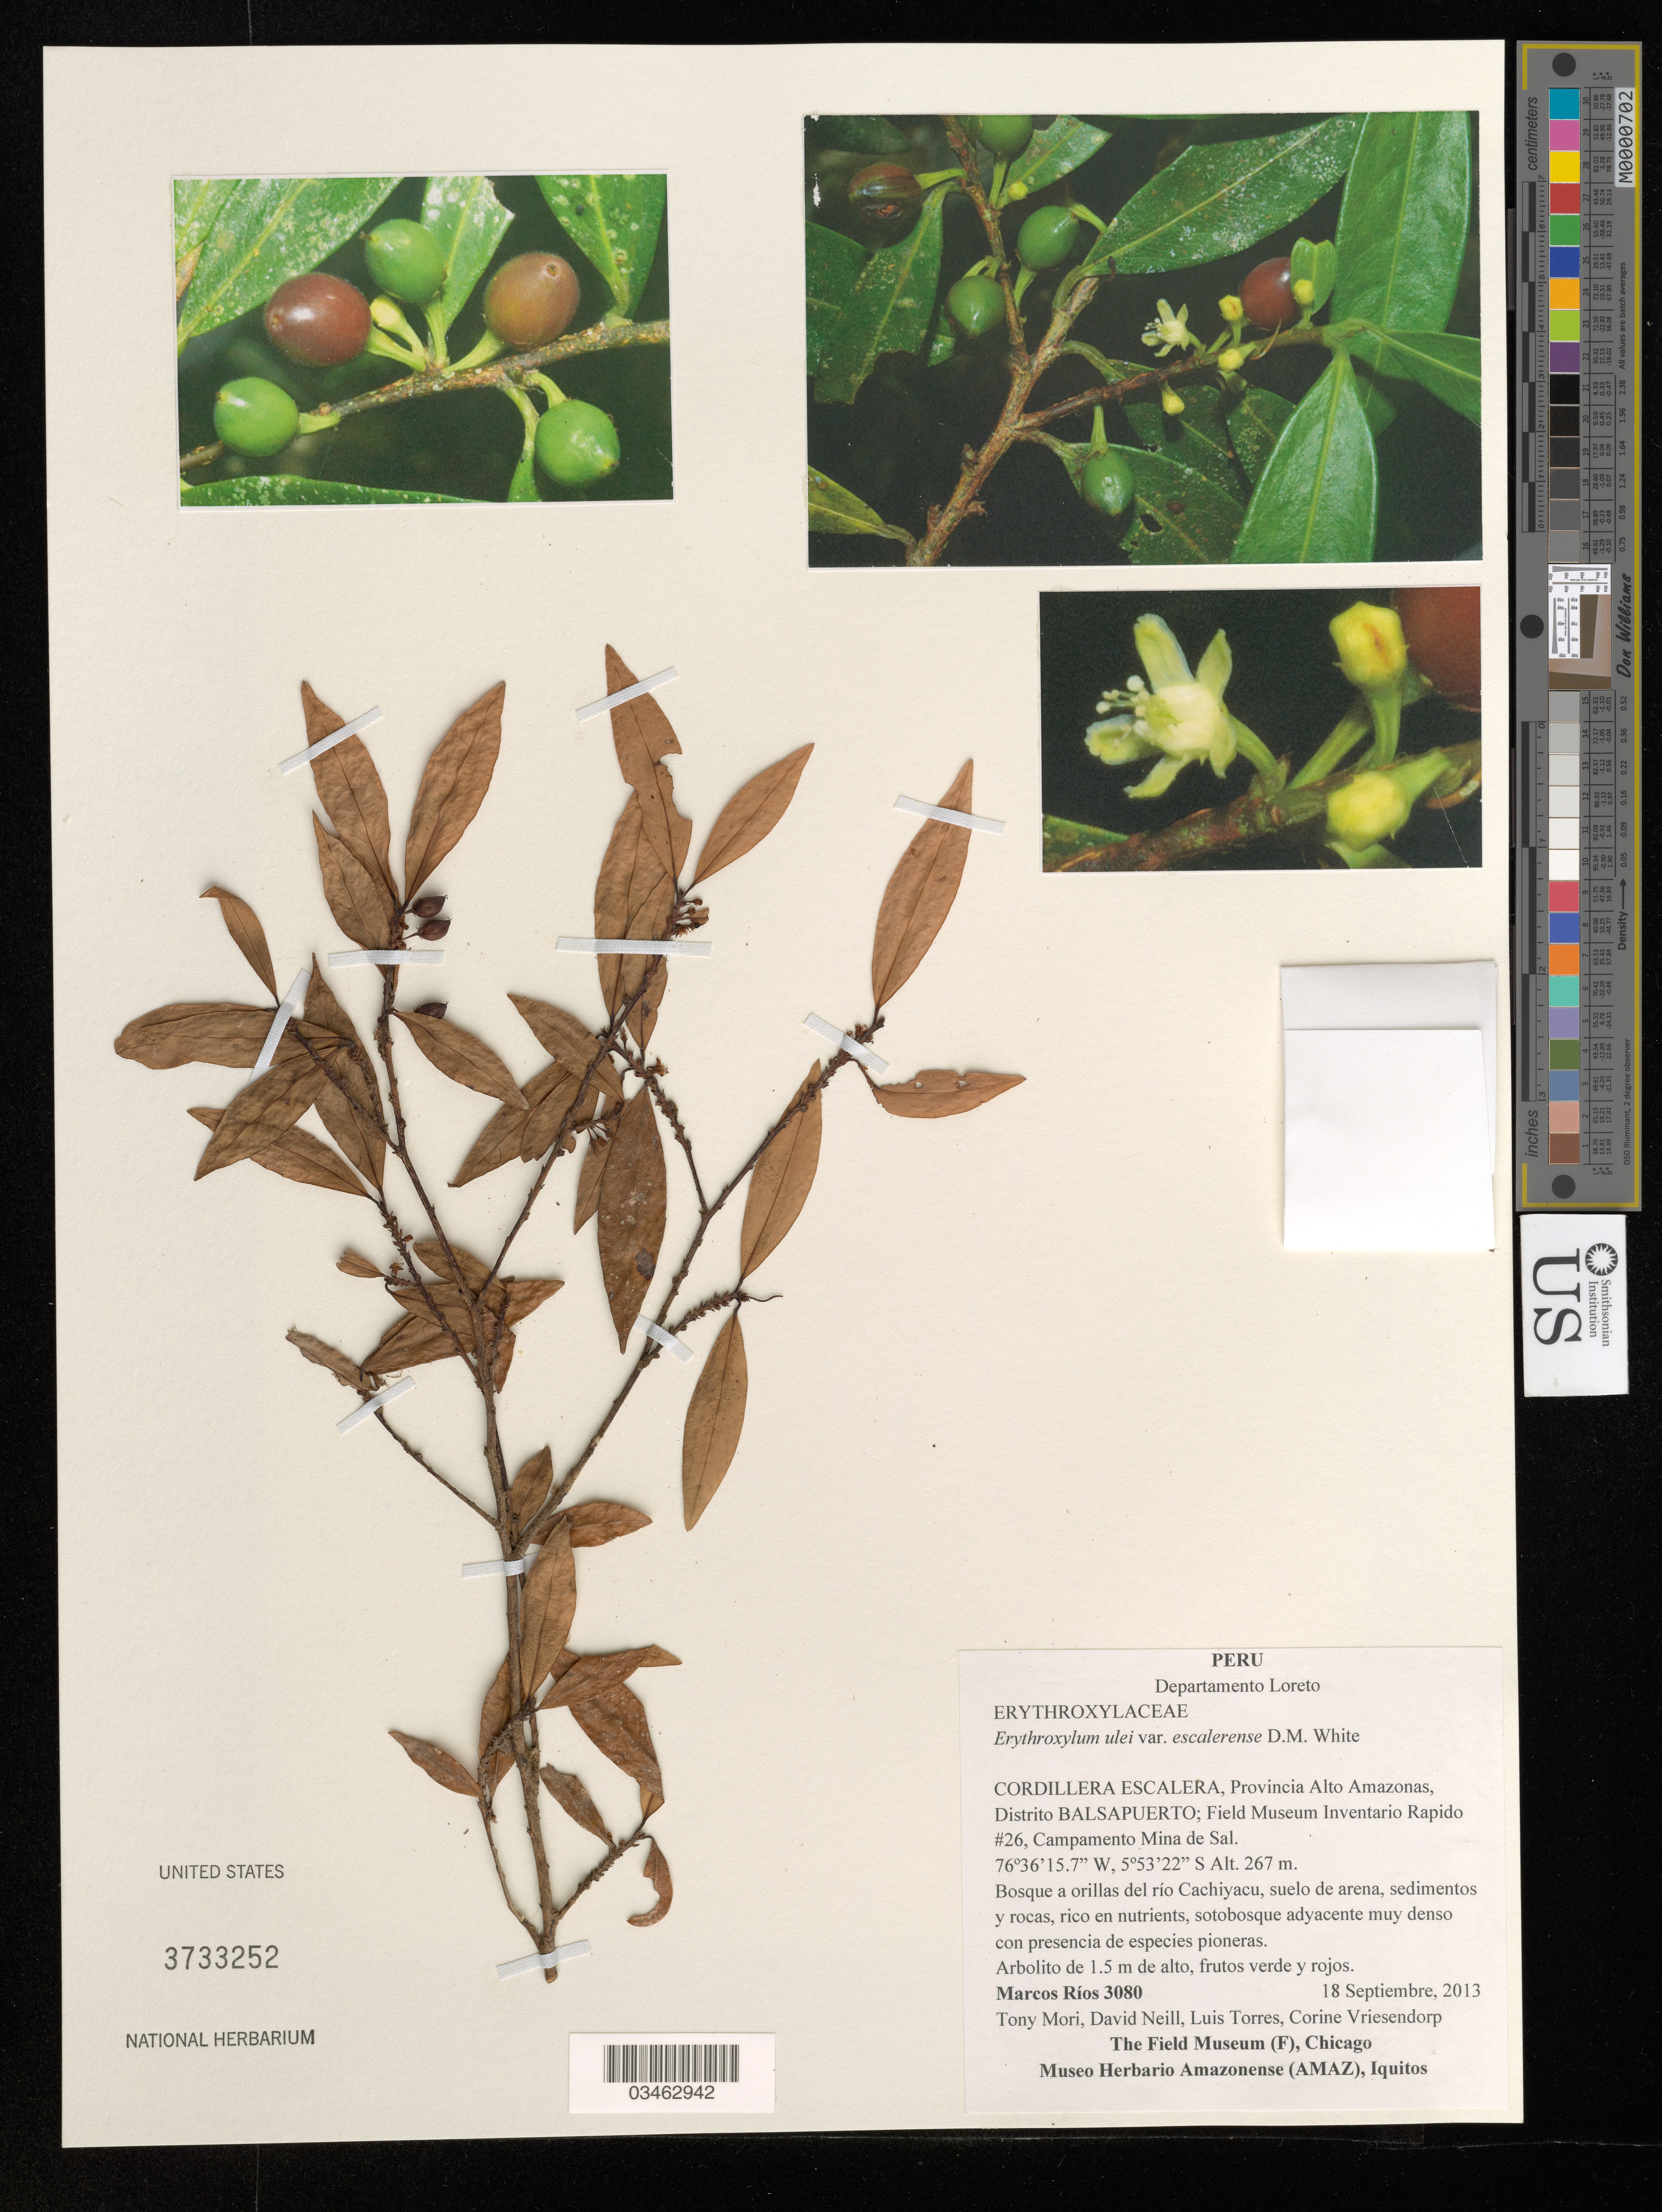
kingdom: Plantae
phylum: Tracheophyta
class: Magnoliopsida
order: Malpighiales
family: Erythroxylaceae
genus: Erythroxylum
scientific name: Erythroxylum ulei var. escalerense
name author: D.M. White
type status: Isotype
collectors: M. Rios, T. Mori, D. Neill, L. Torres & C. Vriesendorp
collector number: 3080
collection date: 2013-09-18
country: Peru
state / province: Loreto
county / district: Alto Amazonas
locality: Balsapuerto. Field Museum Inventario Rapido #26, Campamento Mina de Sal.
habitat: Bosque a orillas del rio Cachiyacu, suelo de arena, sedimentos y rocas, rico en nutrients, sotobosque adyacente muy denso con presencia de especies pioneras.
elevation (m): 267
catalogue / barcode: US 3733252